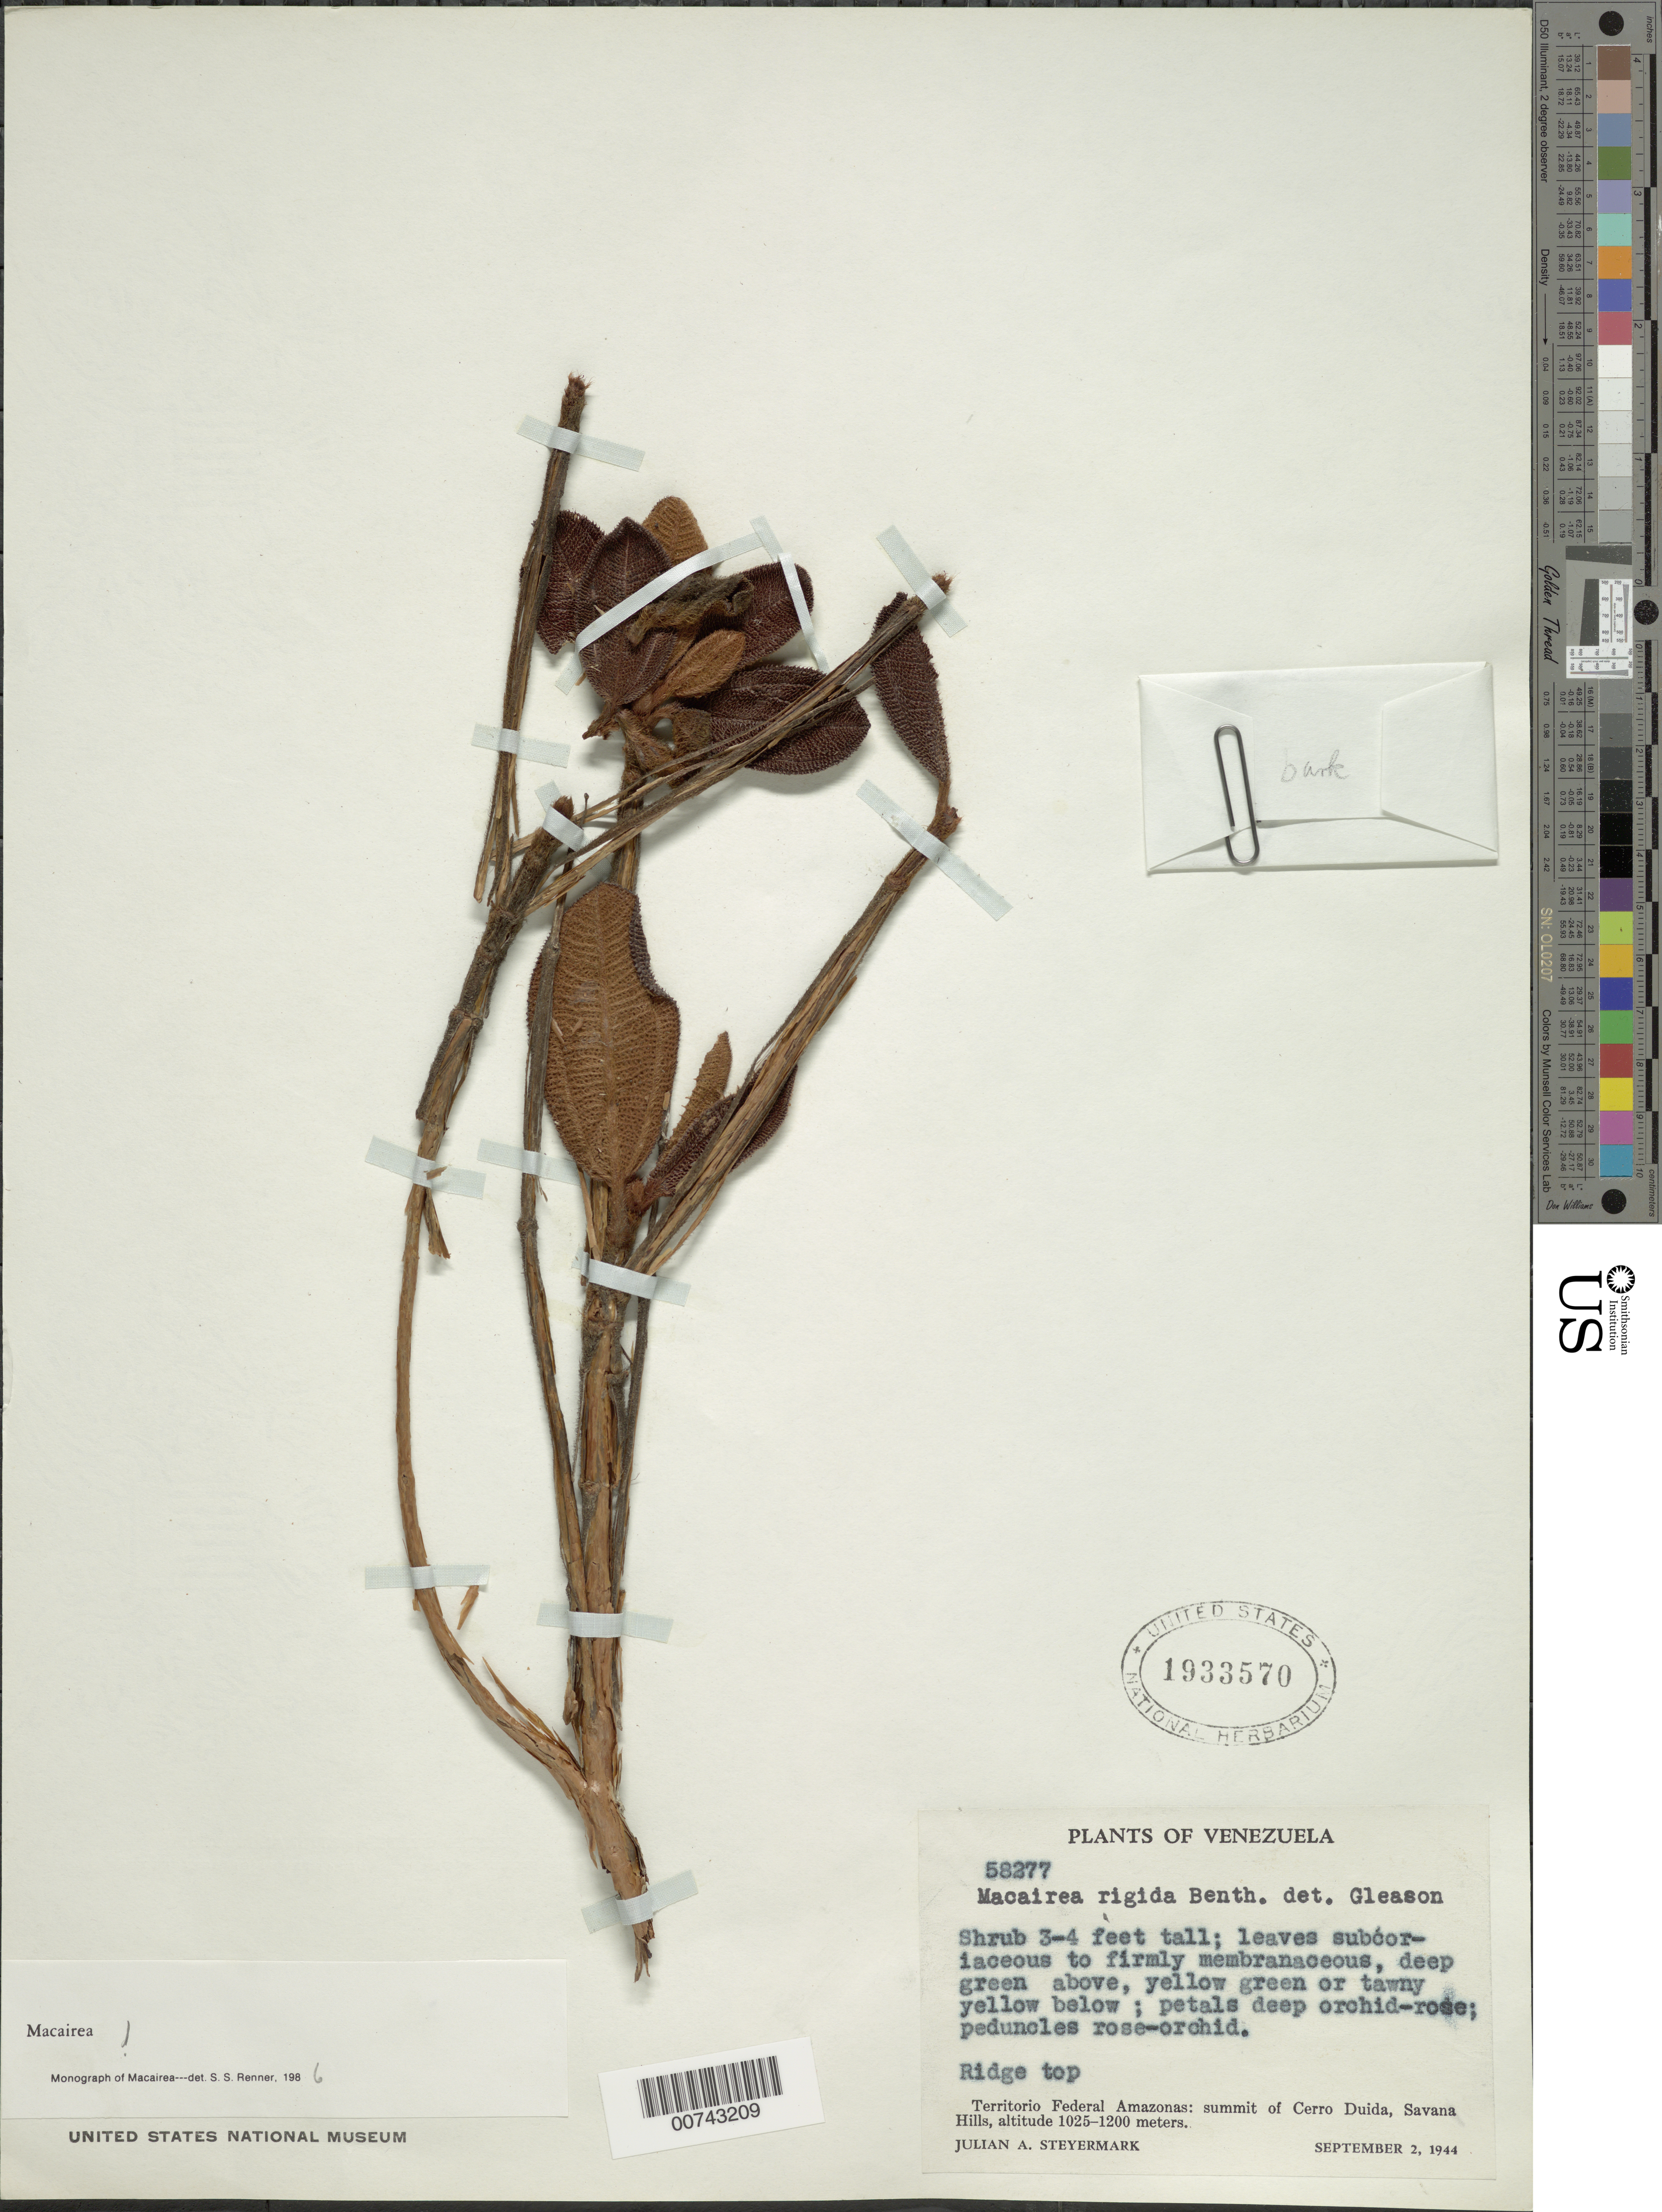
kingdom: Plantae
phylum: Tracheophyta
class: Magnoliopsida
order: Myrtales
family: Melastomataceae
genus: Macairea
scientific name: Macairea rigida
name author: Benth.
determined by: Gleason, H. A.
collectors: J. Steyermark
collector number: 58277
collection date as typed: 2-Sep-44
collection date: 1944-09-02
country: Venezuela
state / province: Amazonas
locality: Cerro Duida, summit, Caño Negro, Savanna Hills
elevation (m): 1025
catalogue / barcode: US 1933570